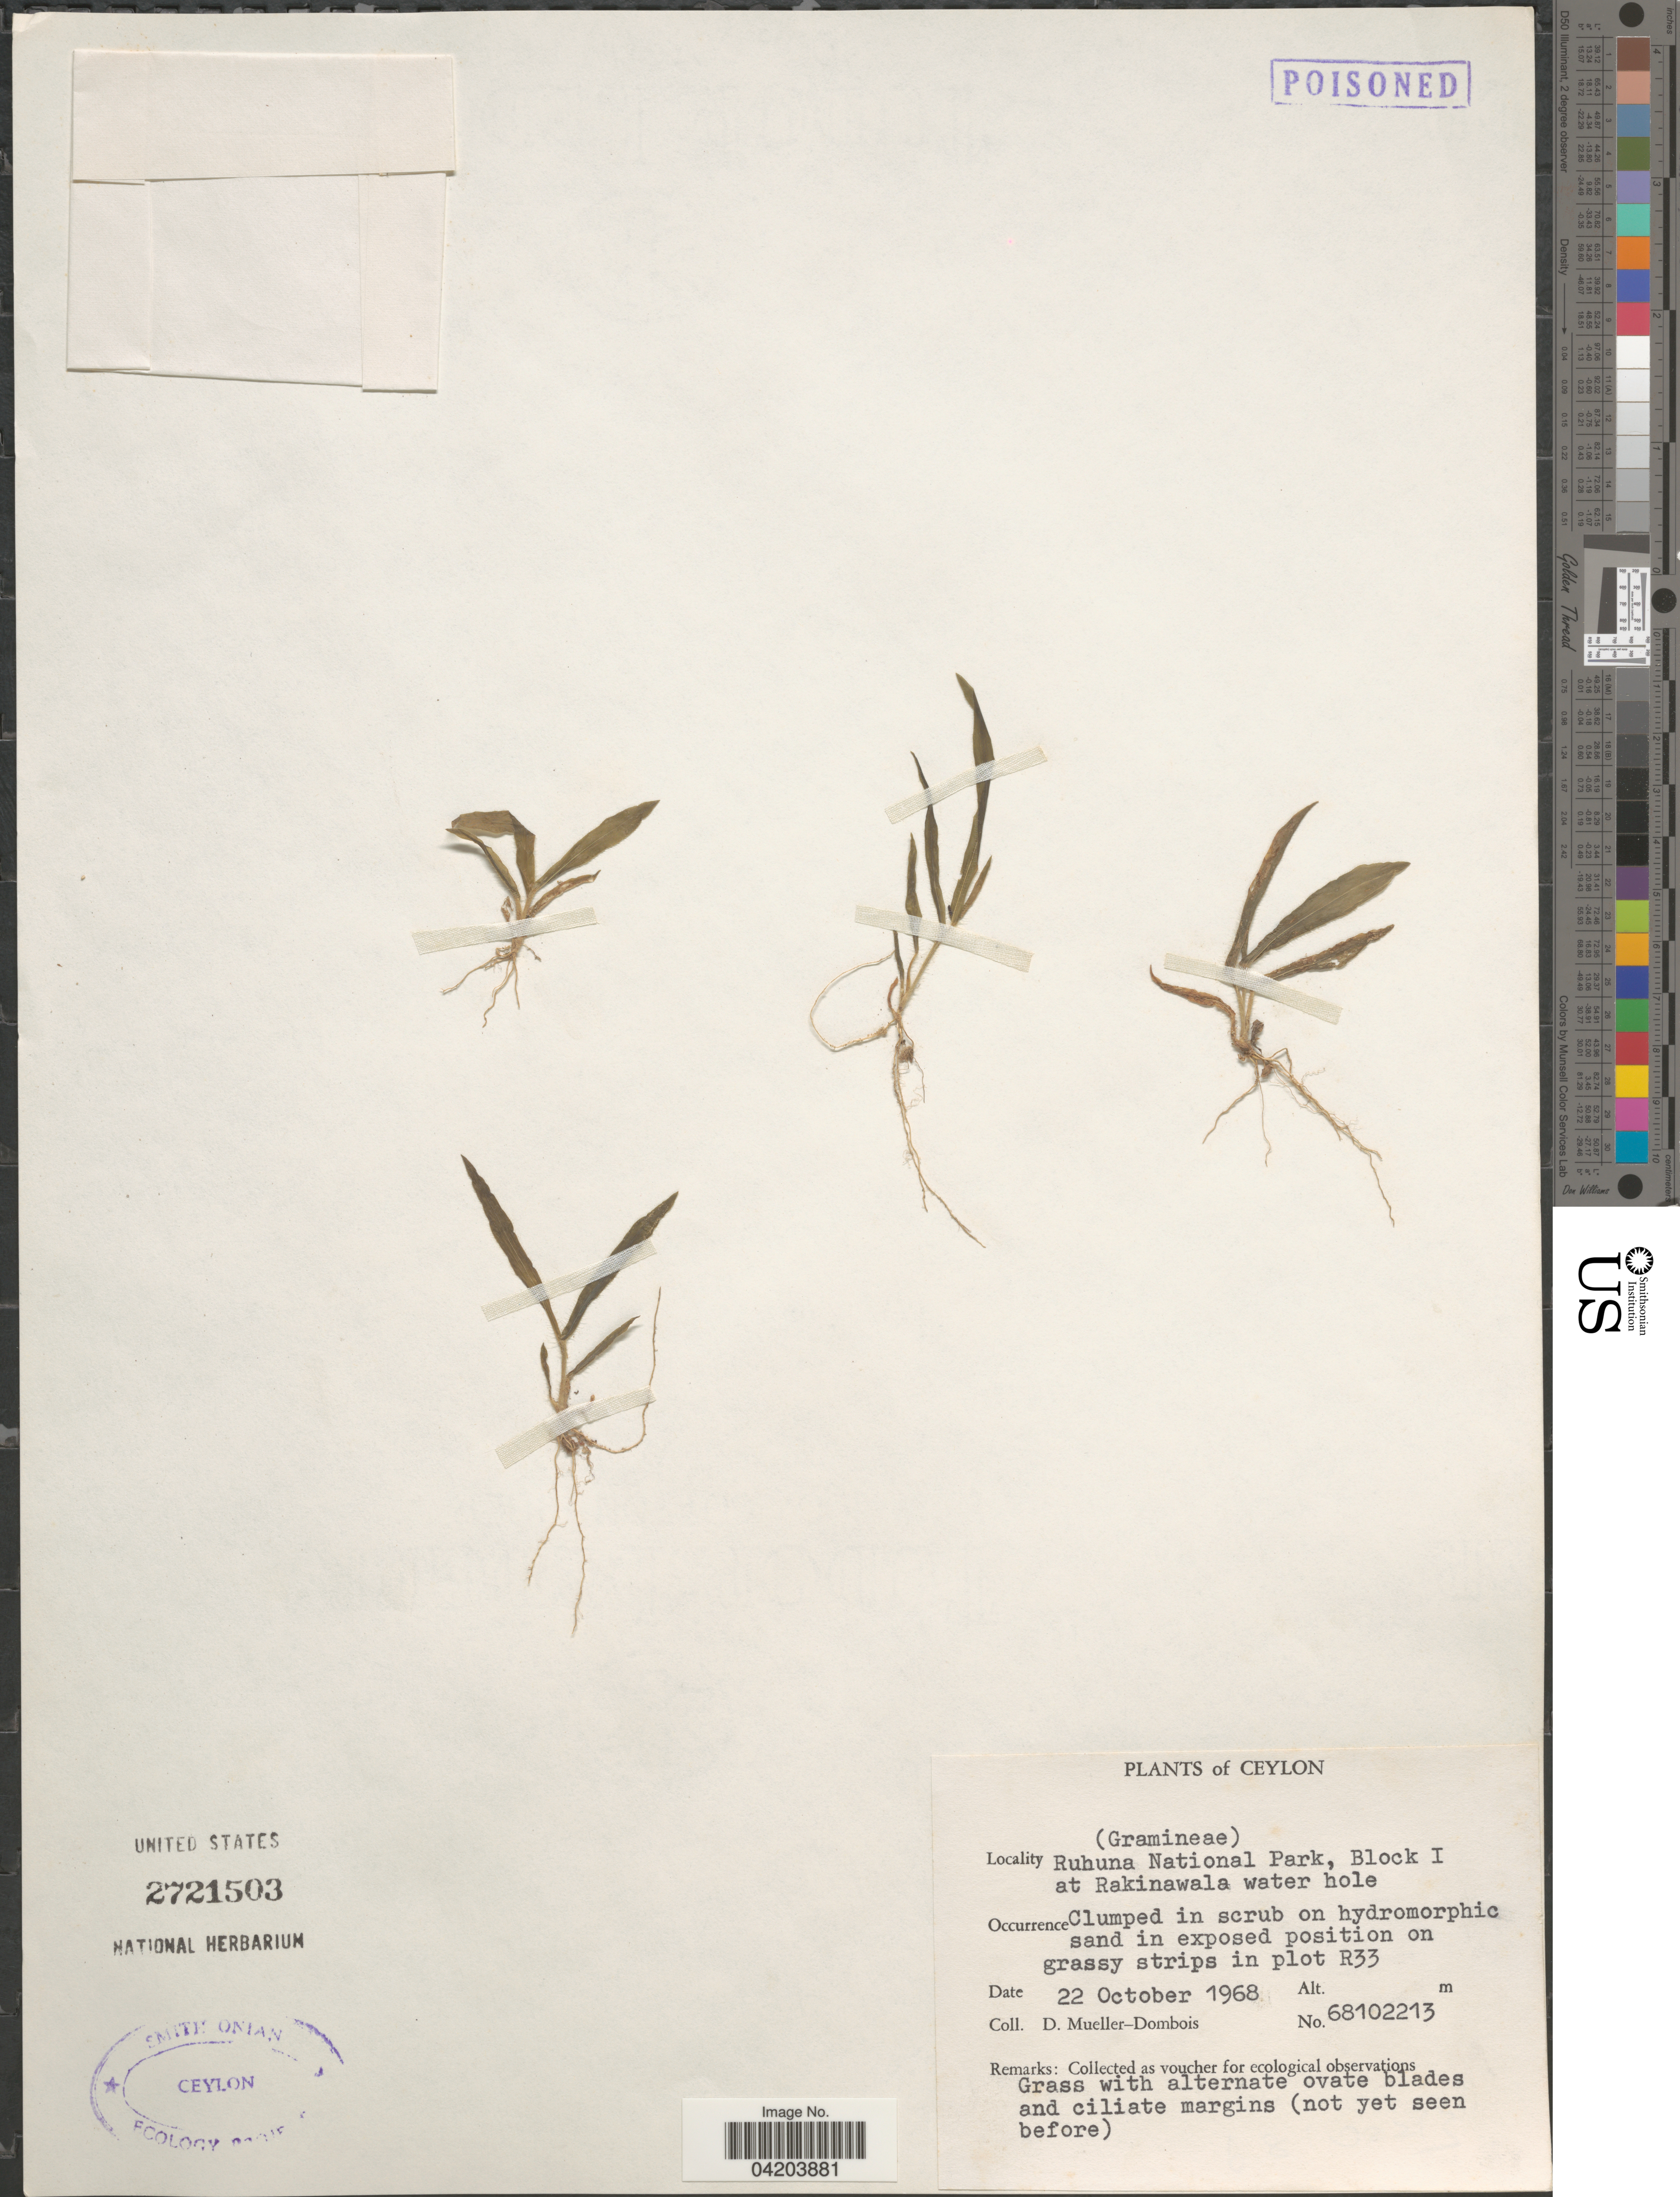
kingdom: Plantae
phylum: Tracheophyta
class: Liliopsida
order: Poales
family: Poaceae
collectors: D. Mueller-Dombois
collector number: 68102213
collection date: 1968-10-22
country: Sri Lanka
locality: Ceylon. Ruhuna National Park, Block I at Rakinawala water hole. Grassy strips in plot R33.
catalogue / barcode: US 2721503